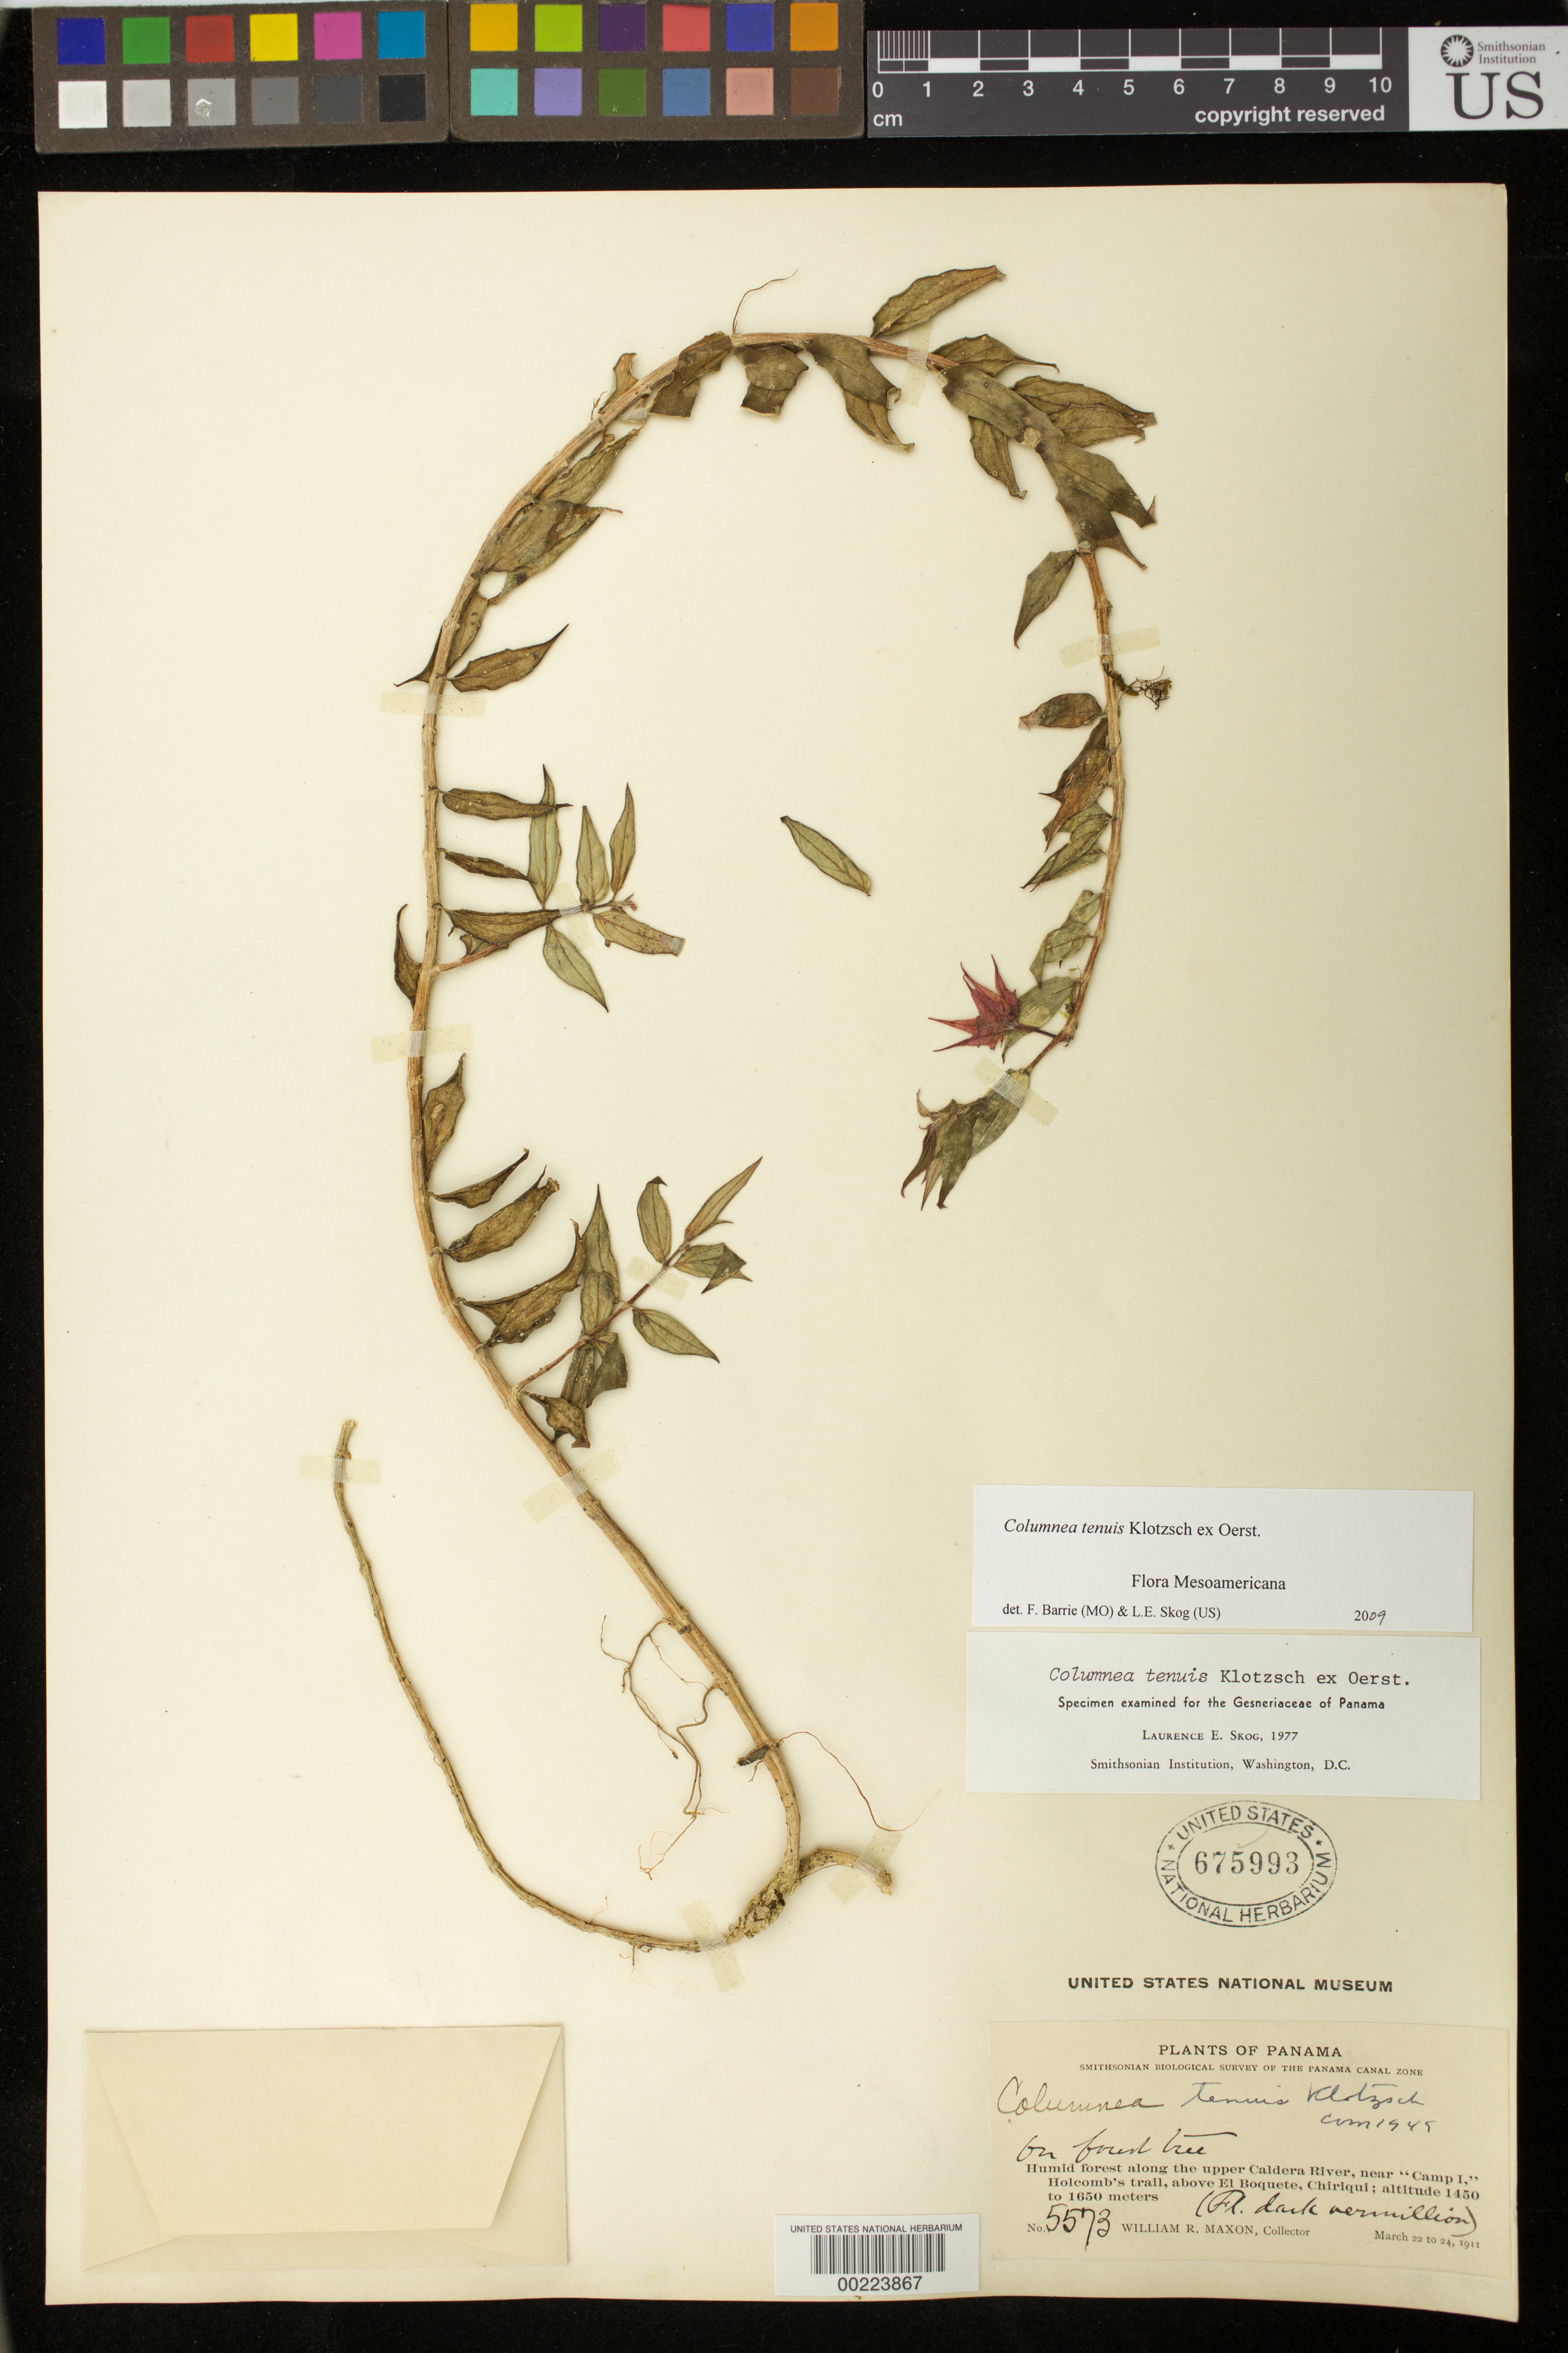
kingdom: Plantae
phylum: Tracheophyta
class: Magnoliopsida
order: Lamiales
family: Gesneriaceae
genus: Columnea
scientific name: Columnea tenuis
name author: Klotzsch ex Oerst.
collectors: W. R. Maxon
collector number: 5573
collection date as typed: Mar 1911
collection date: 1911-03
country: Panama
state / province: Chiriquí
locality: Along the upper Caldera River, near "camp I," Holcomb's trail, above El Boquete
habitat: Forest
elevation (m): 1450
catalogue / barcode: US 675993